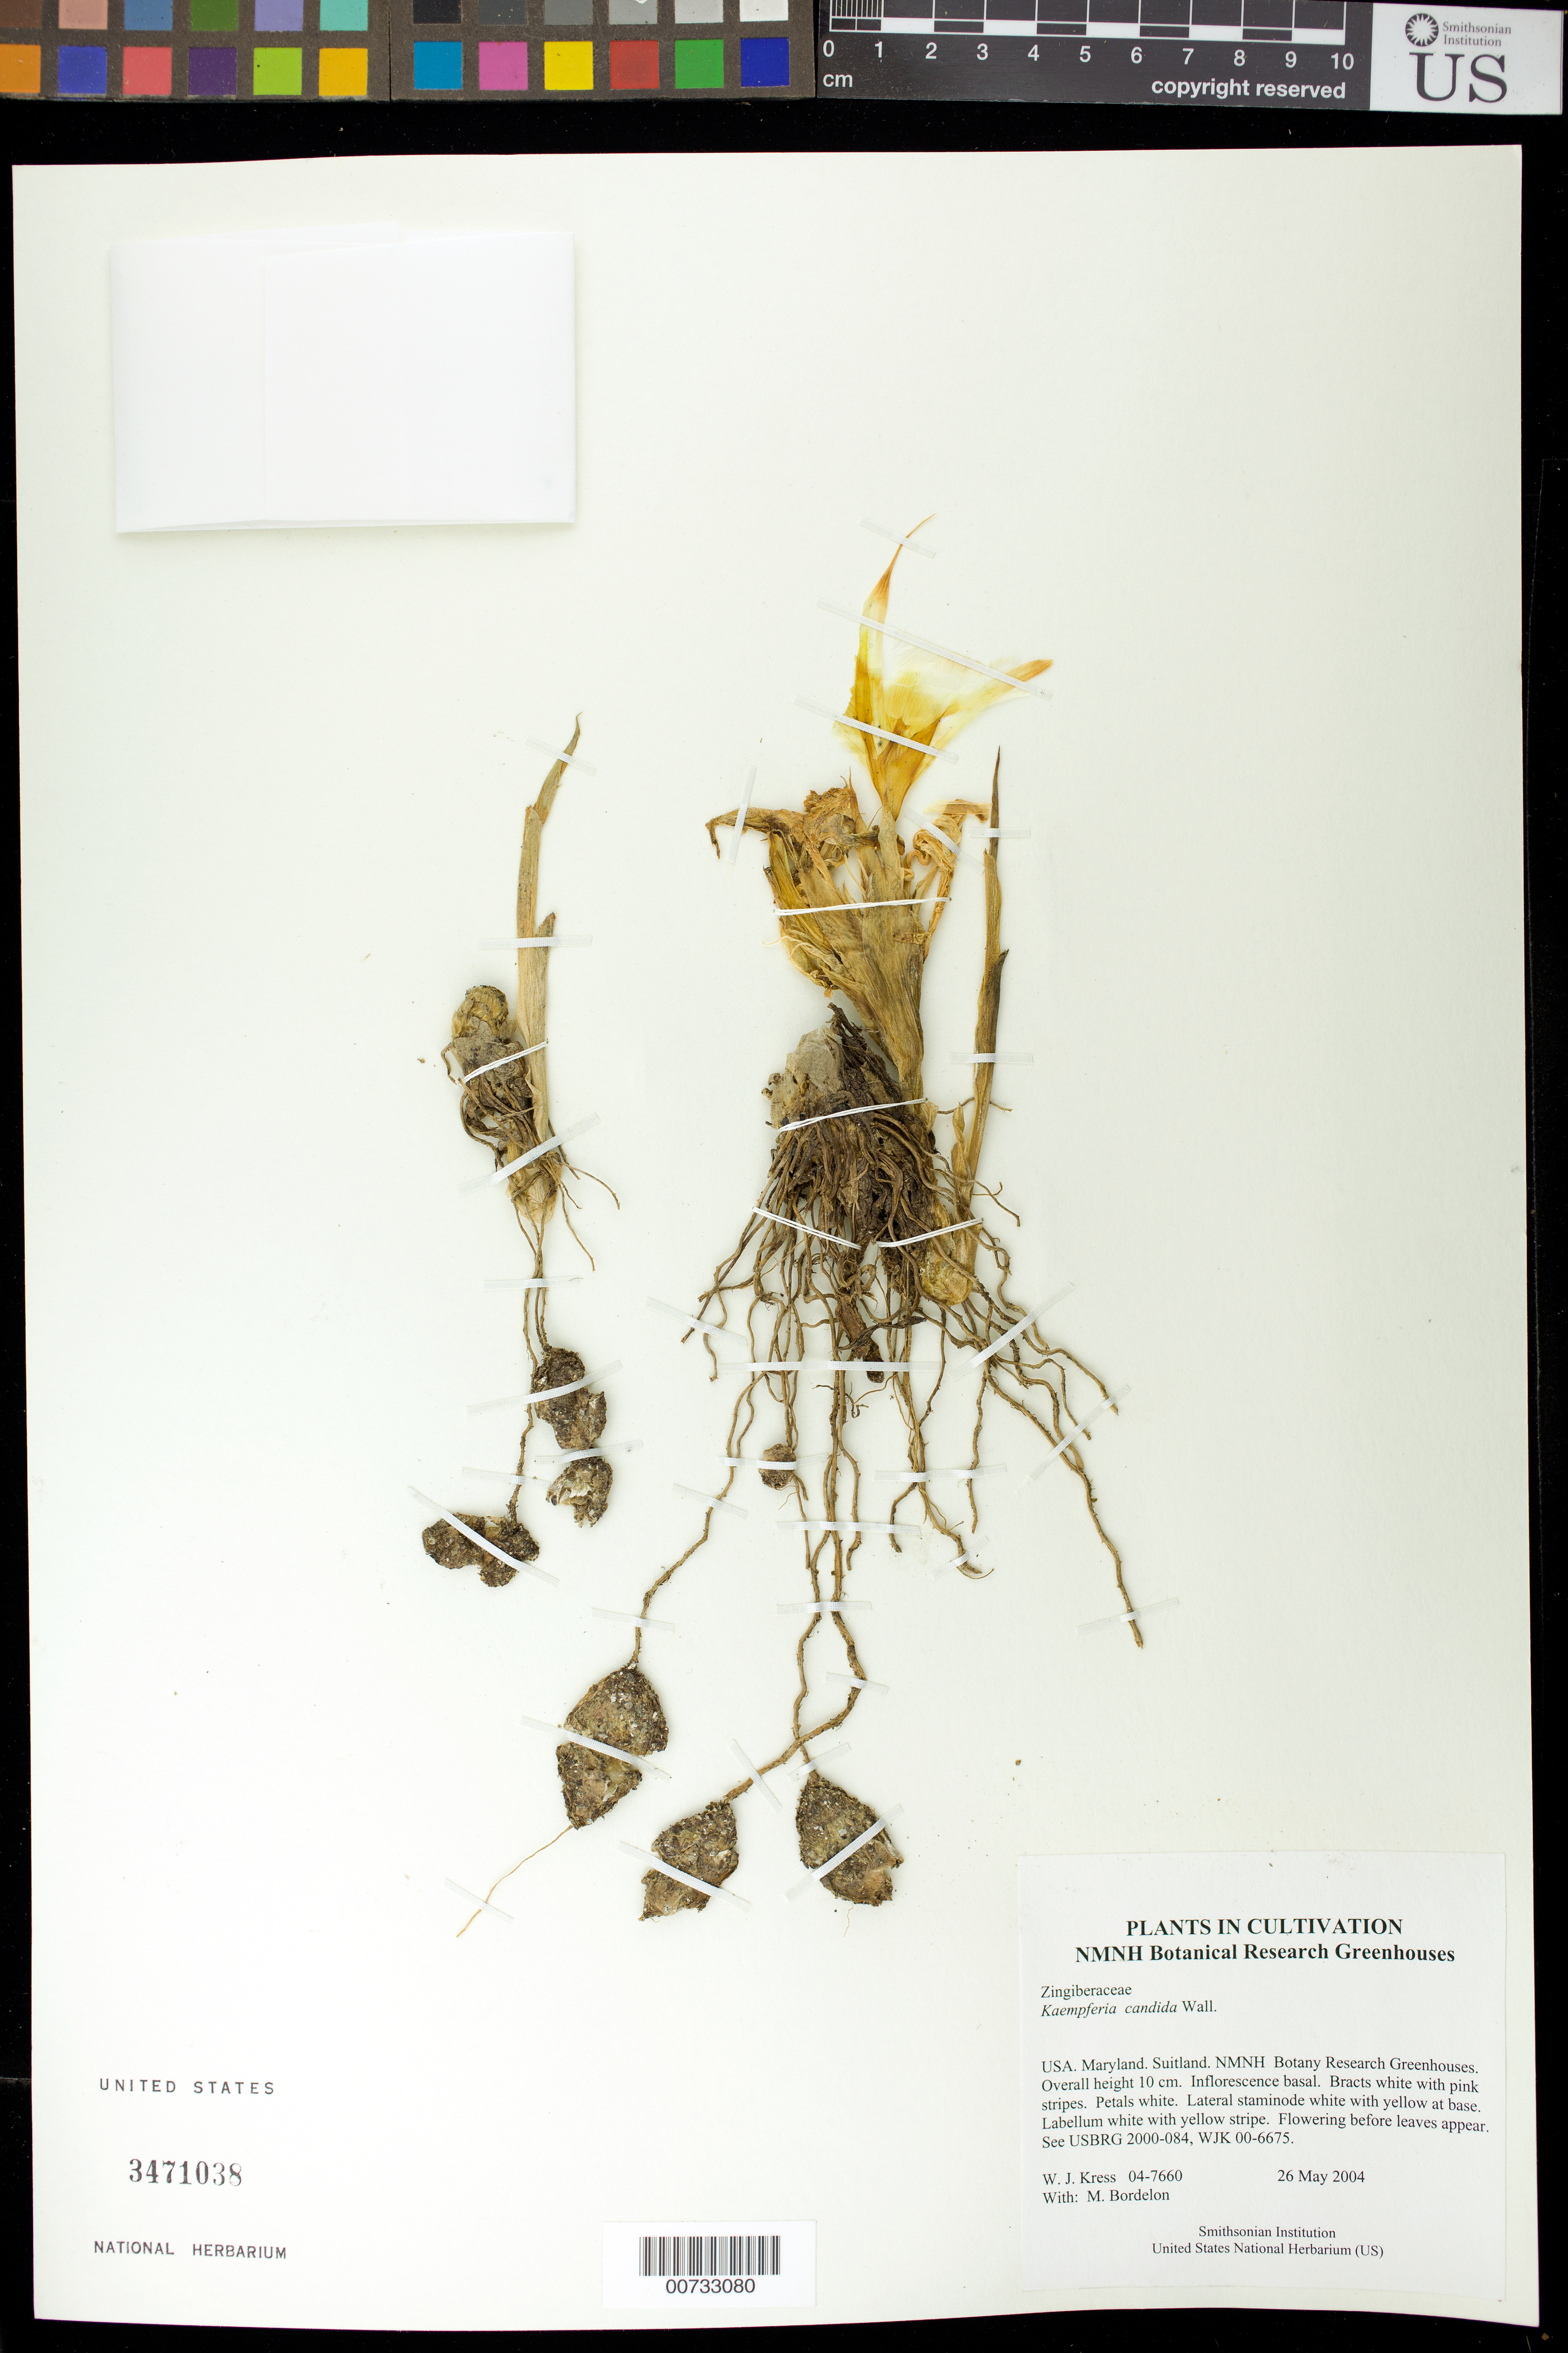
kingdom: Plantae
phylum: Tracheophyta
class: Liliopsida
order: Zingiberales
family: Zingiberaceae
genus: Kaempferia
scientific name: Kaempferia candida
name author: Wall.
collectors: W. J. Kress & M. Bordelon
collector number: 04-7660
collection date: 2004-05-26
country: United States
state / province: Maryland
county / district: Prince George's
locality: NMNH Botany Research Greenhouses. Suitland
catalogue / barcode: US 3471038